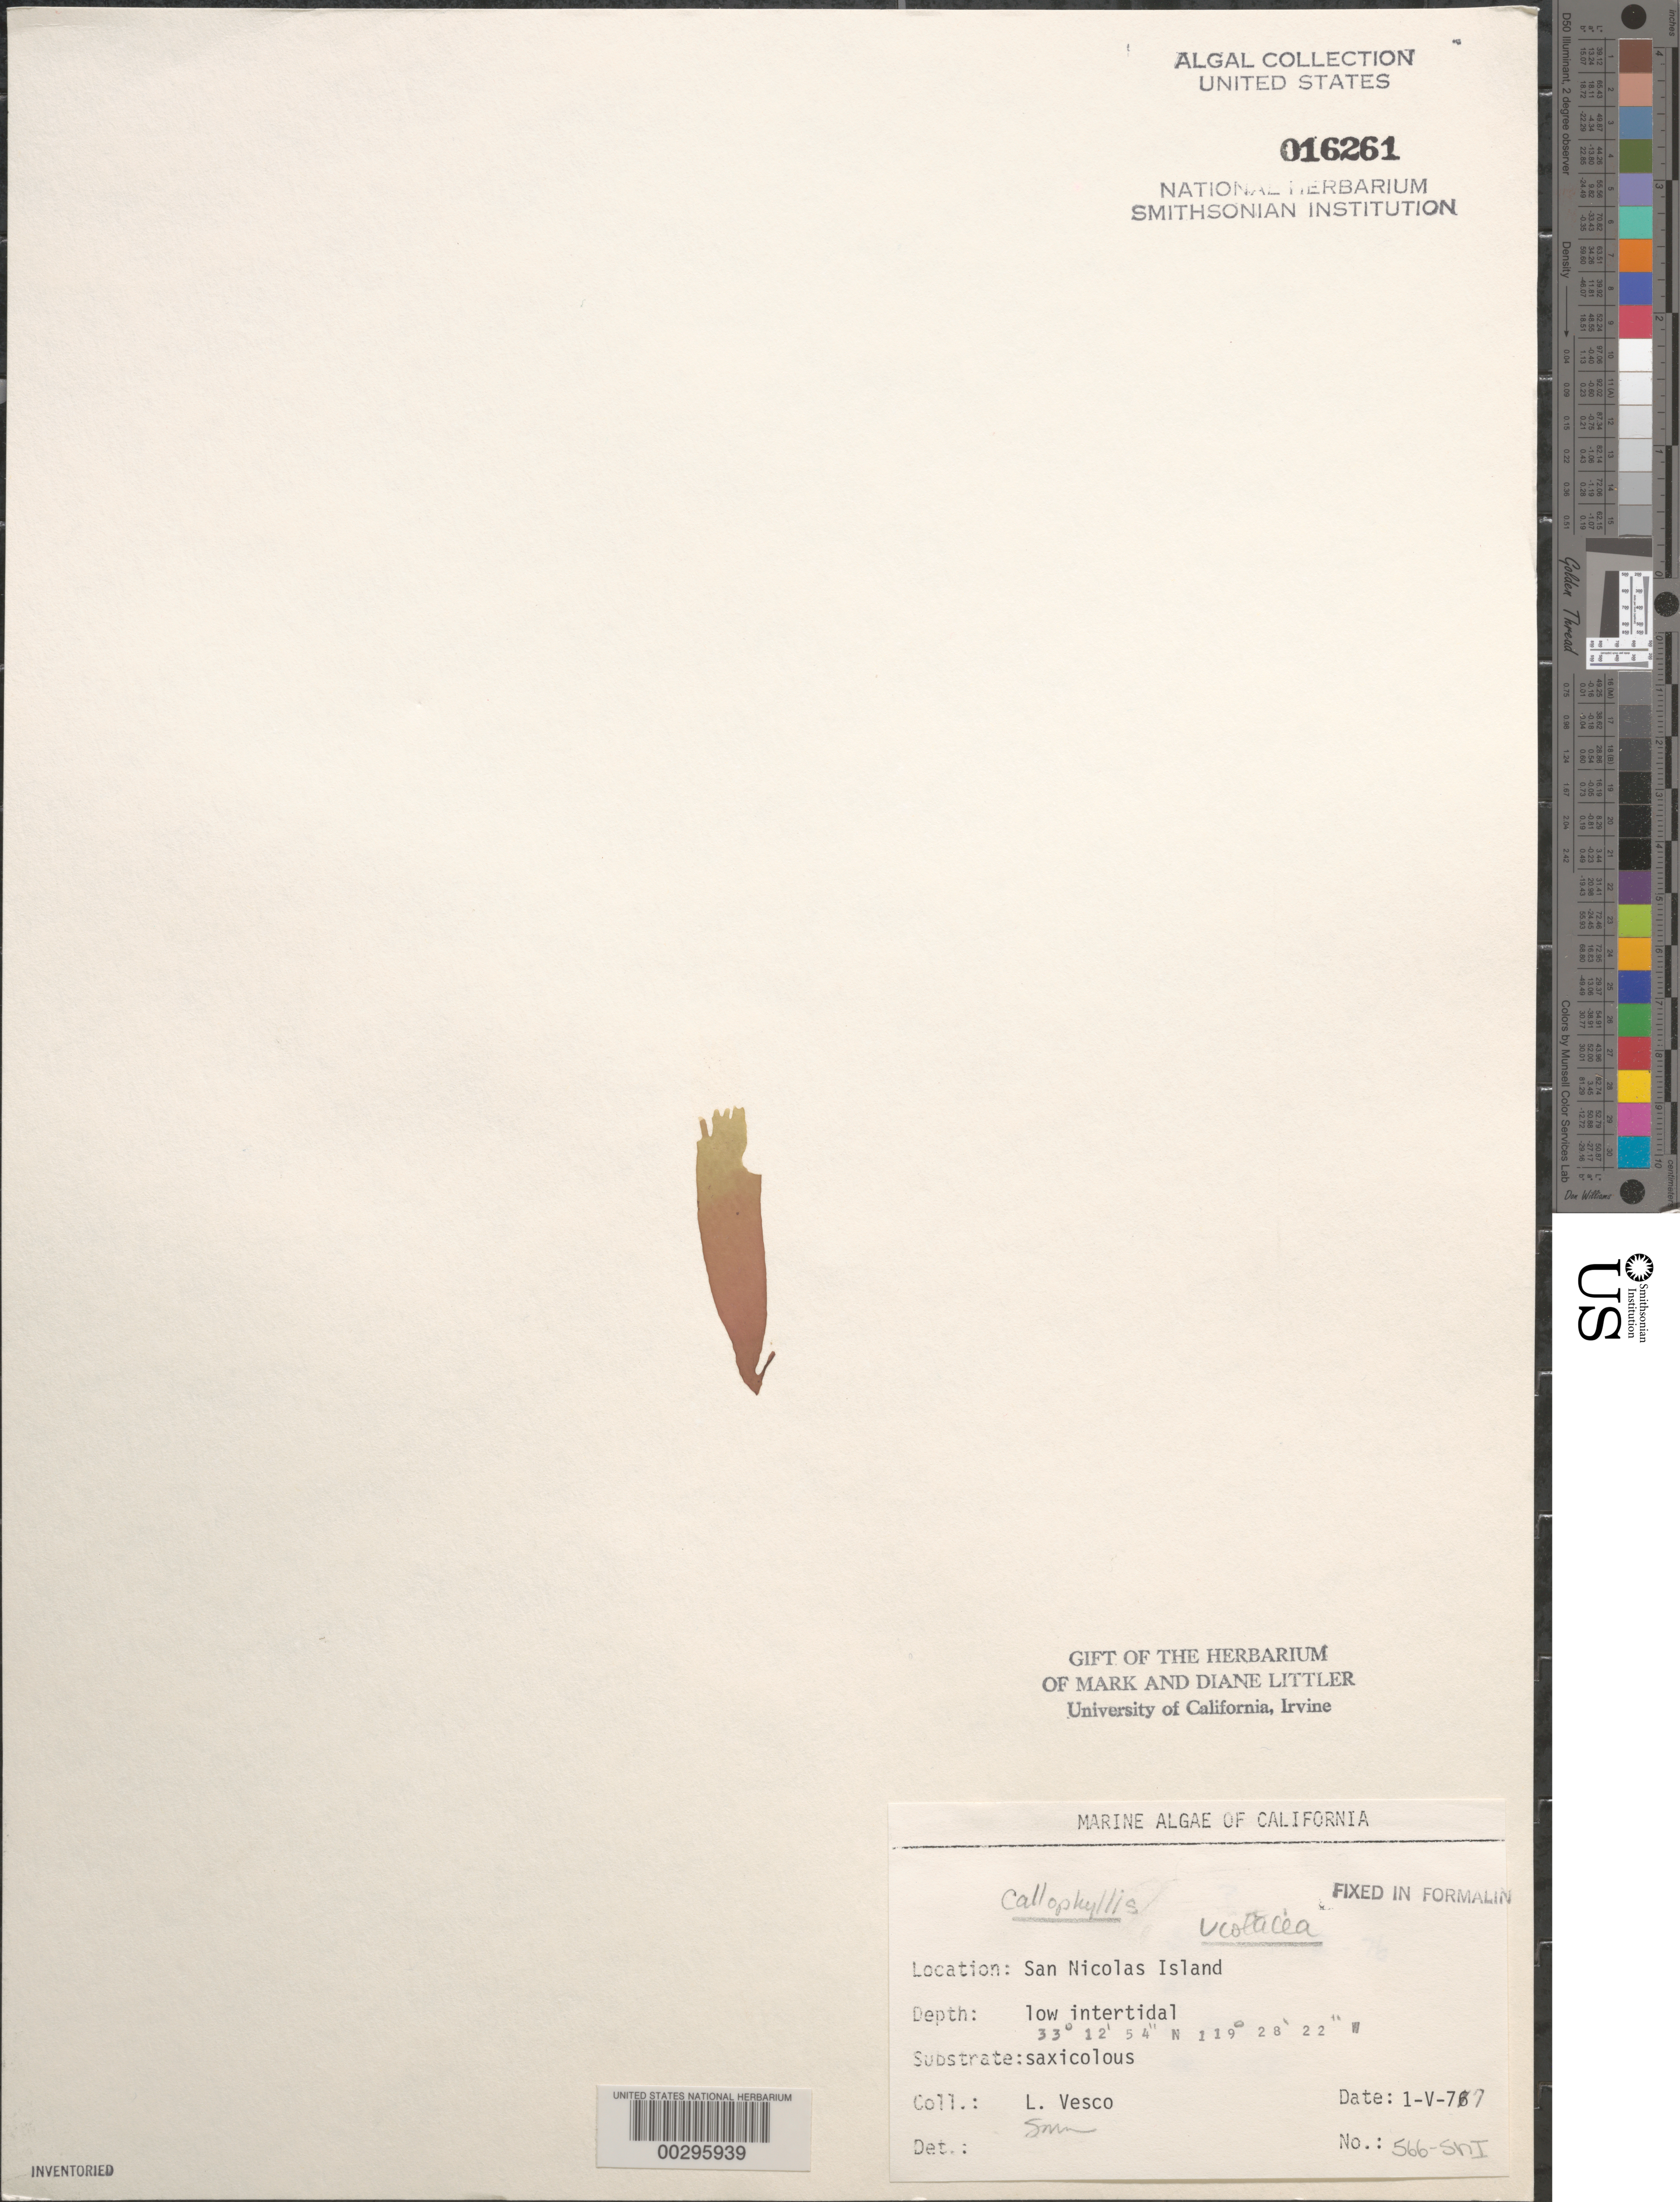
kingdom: Plantae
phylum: Rhodophyta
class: Florideophyceae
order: Gigartinales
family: Kallymeniaceae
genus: Callophyllis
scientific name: Callophyllis violacea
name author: J. Agardh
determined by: Murray, S. N.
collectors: L. Vesco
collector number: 566-sni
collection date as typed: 01 May 1977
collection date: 1977-05-01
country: United States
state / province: California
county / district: Ventura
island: San Nicolas Island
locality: Dutch Harbor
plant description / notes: BLM-SOCALBIGHT Rocky Intertidal Survey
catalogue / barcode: US 16261